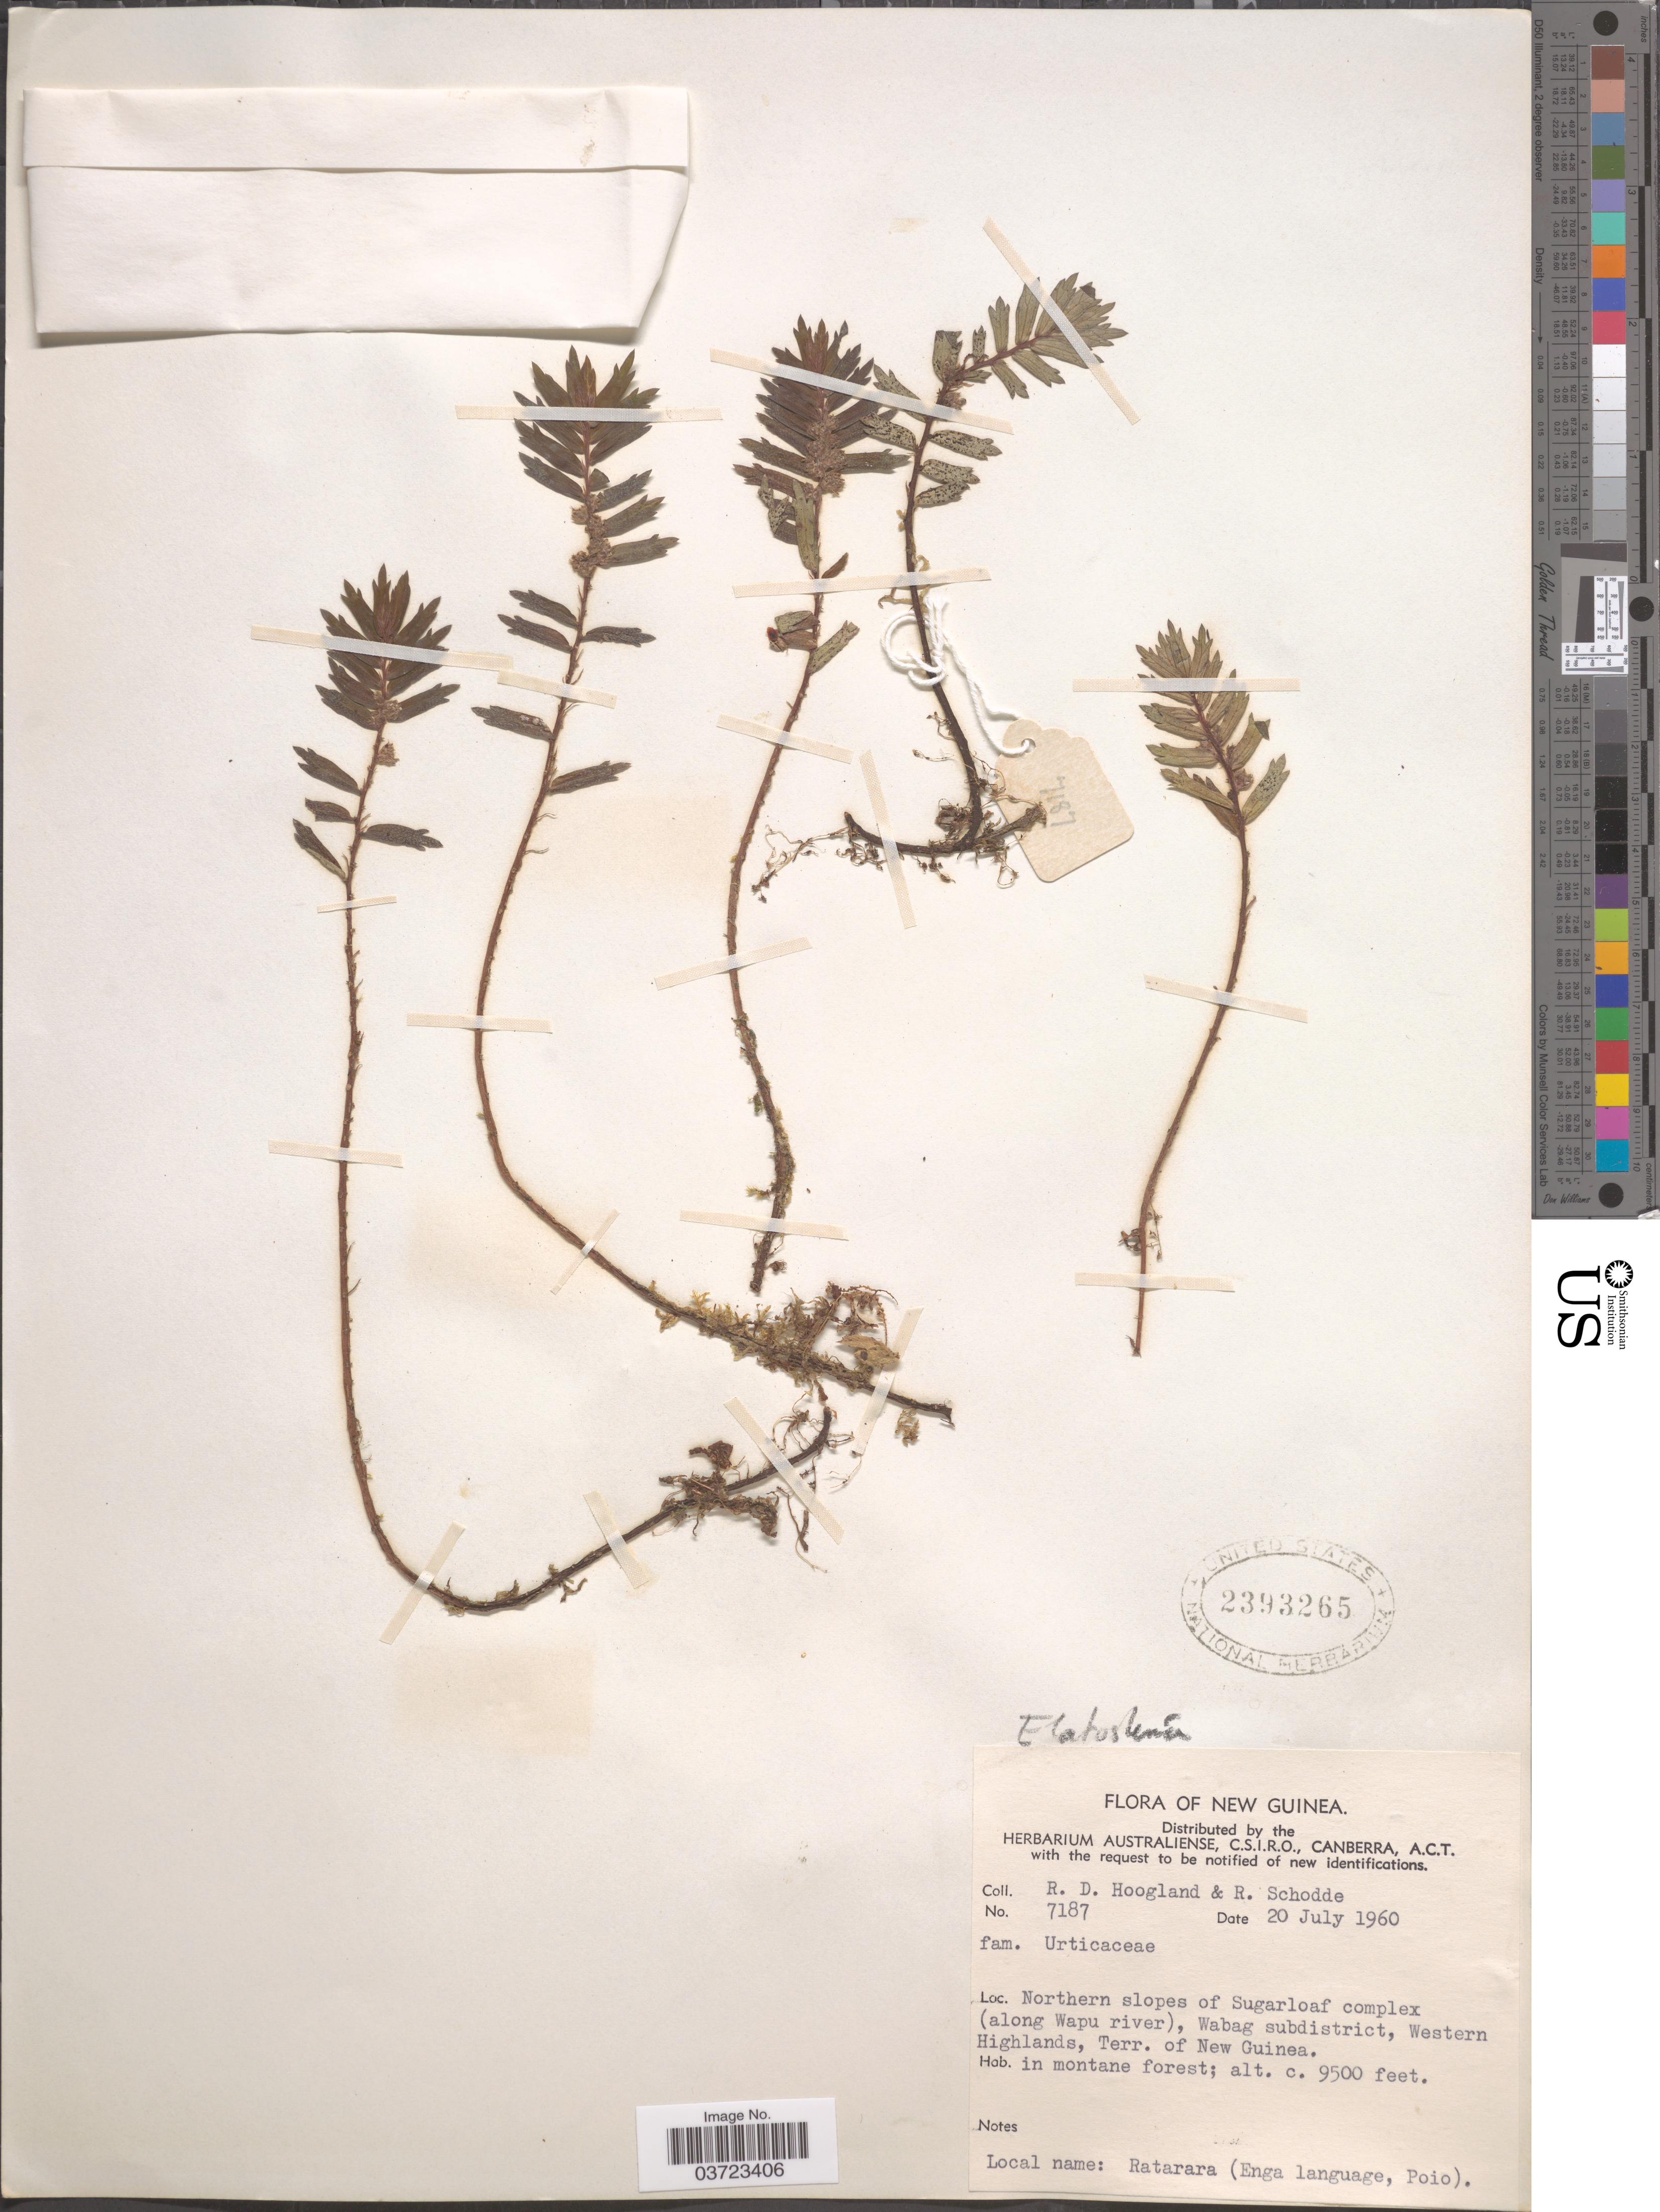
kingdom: Plantae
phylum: Tracheophyta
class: Magnoliopsida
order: Rosales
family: Urticaceae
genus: Elatostema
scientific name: Elatostema sp.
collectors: R. D. Hoogland & R. Schodde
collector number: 7187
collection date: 1960-07-20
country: Papua New Guinea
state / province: Western Highlands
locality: New Guinea. Northern slopes of Sugarloaf complex (along Wapu river), Wabag subdistrict, Western Highlands, Terr. of New Guinea.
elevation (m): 2896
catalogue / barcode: US 2393265